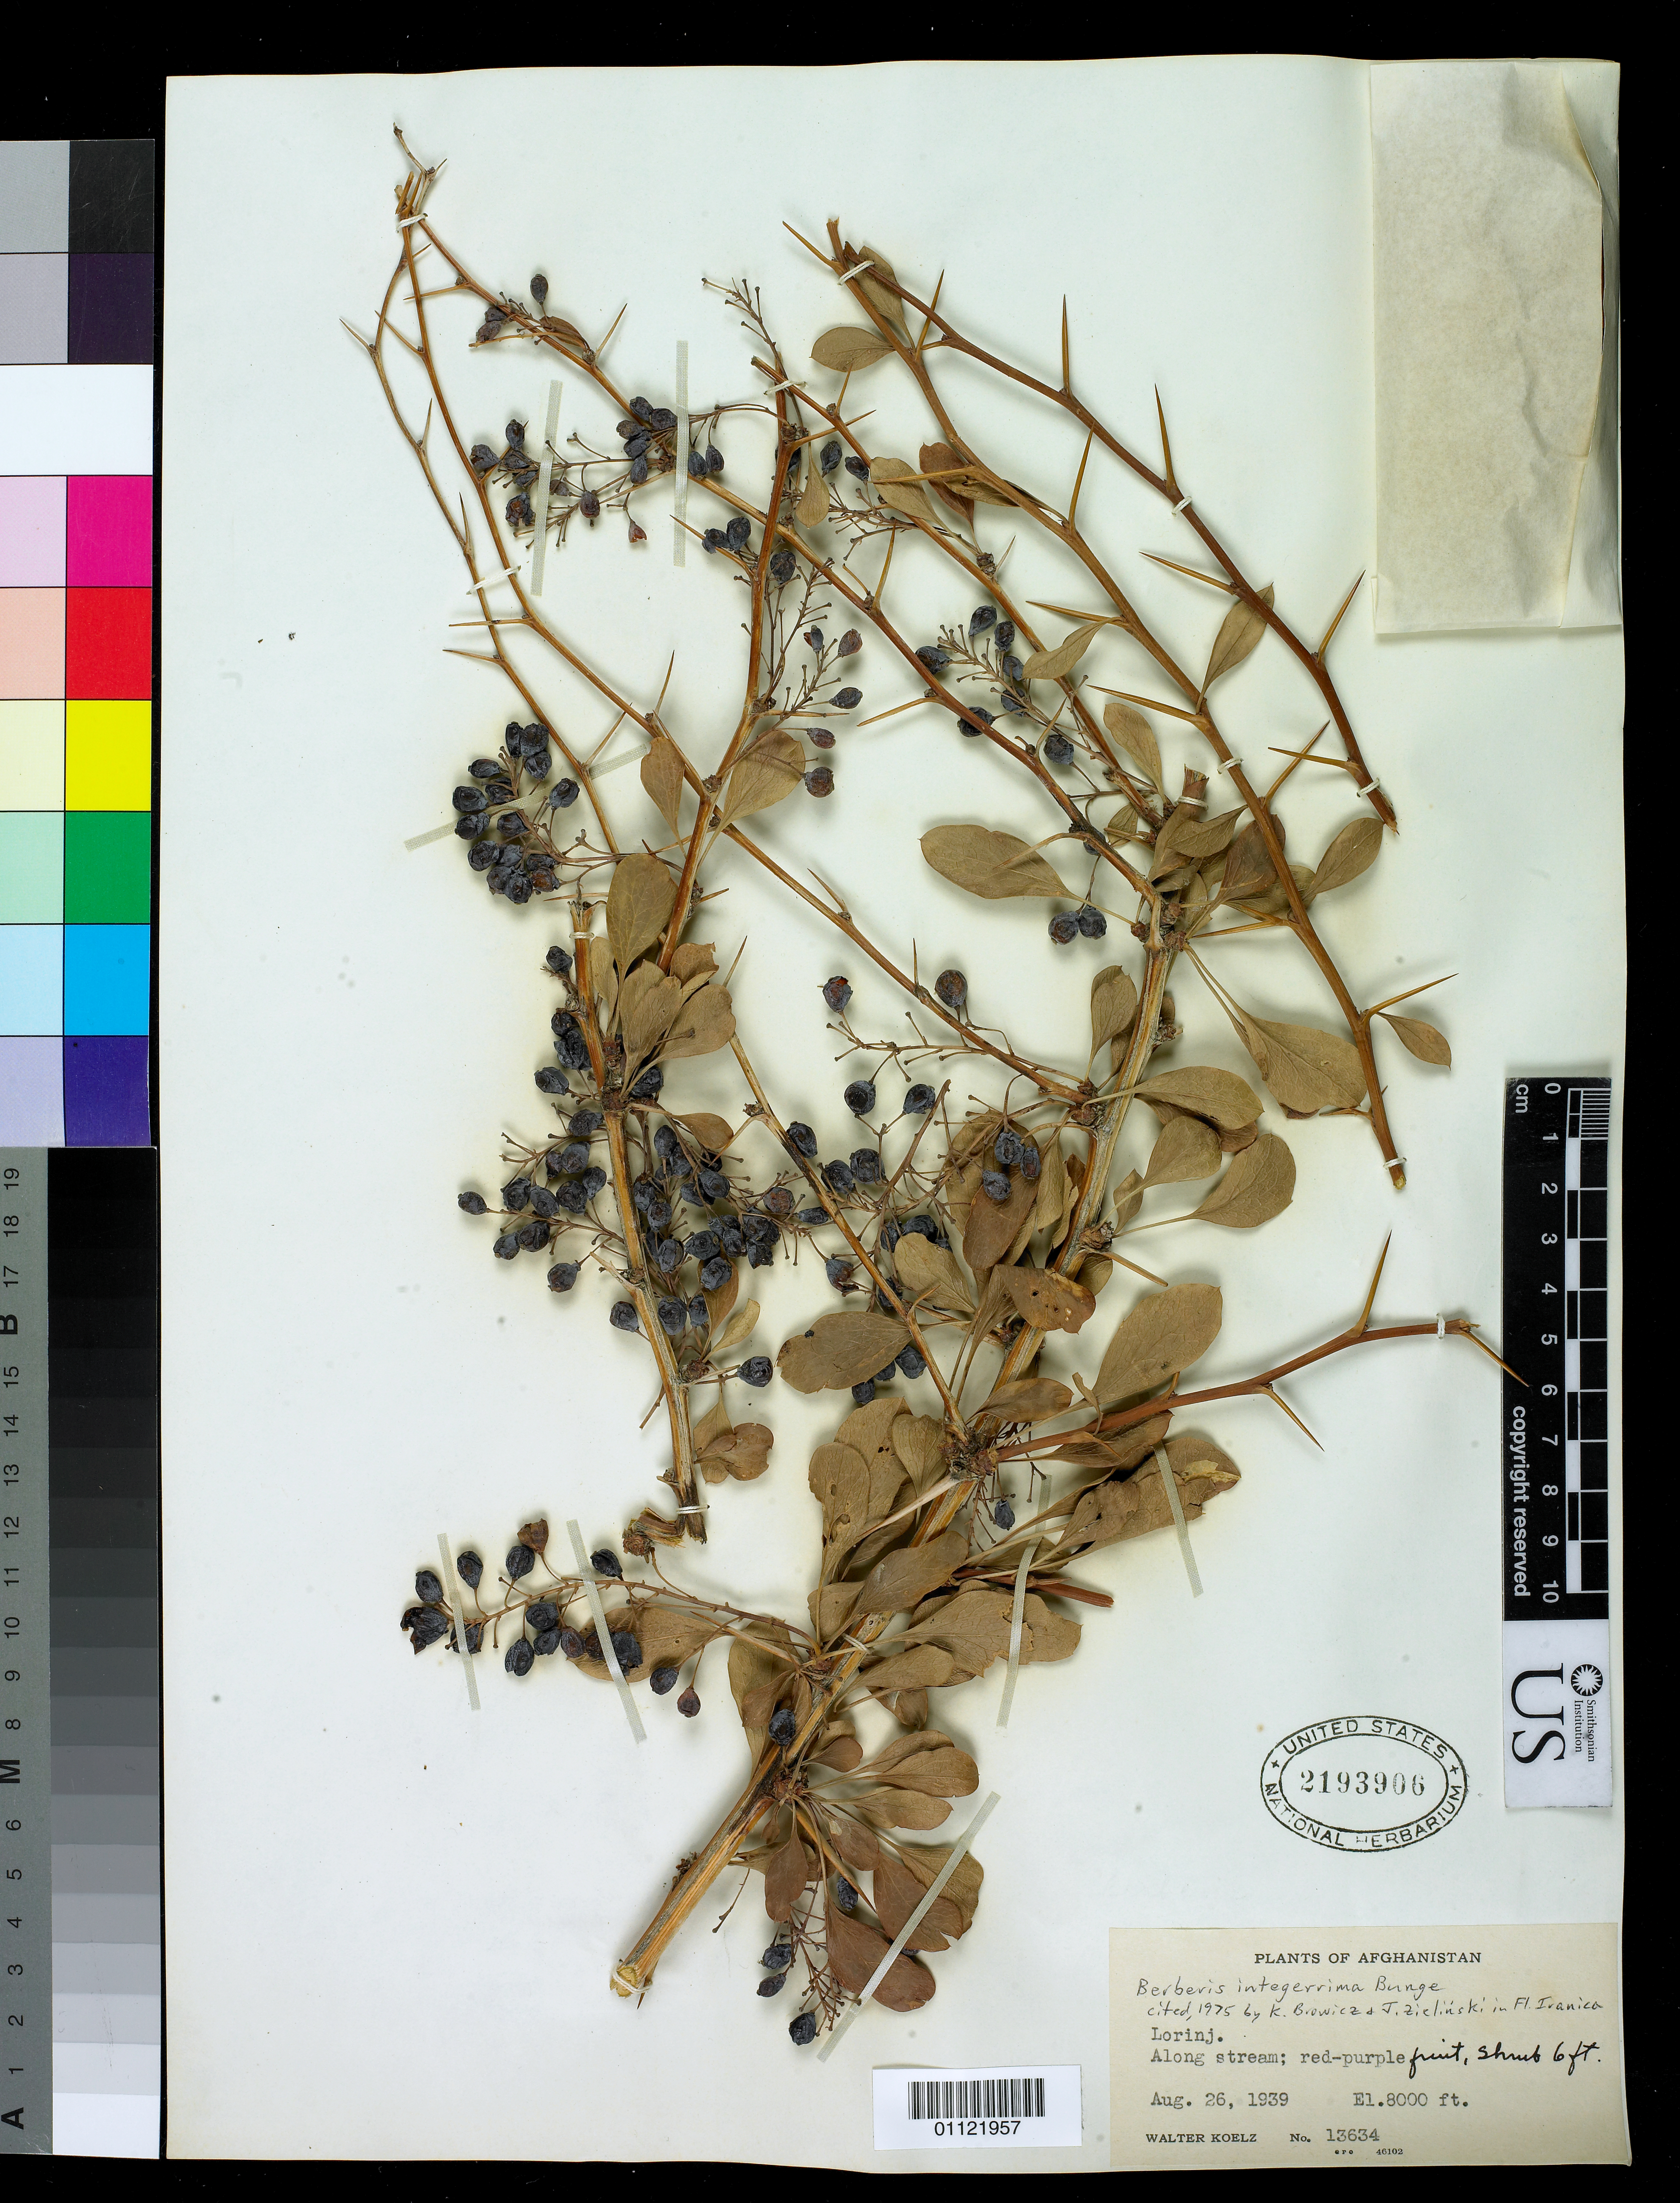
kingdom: Plantae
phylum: Tracheophyta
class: Magnoliopsida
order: Ranunculales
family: Berberidaceae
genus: Berberis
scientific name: Berberis integerrima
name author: Bunge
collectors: W. N. Koelz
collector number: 13634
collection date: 1939-08-26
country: Afghanistan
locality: Lorinj. Along stream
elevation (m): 2438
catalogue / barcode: US 2193906